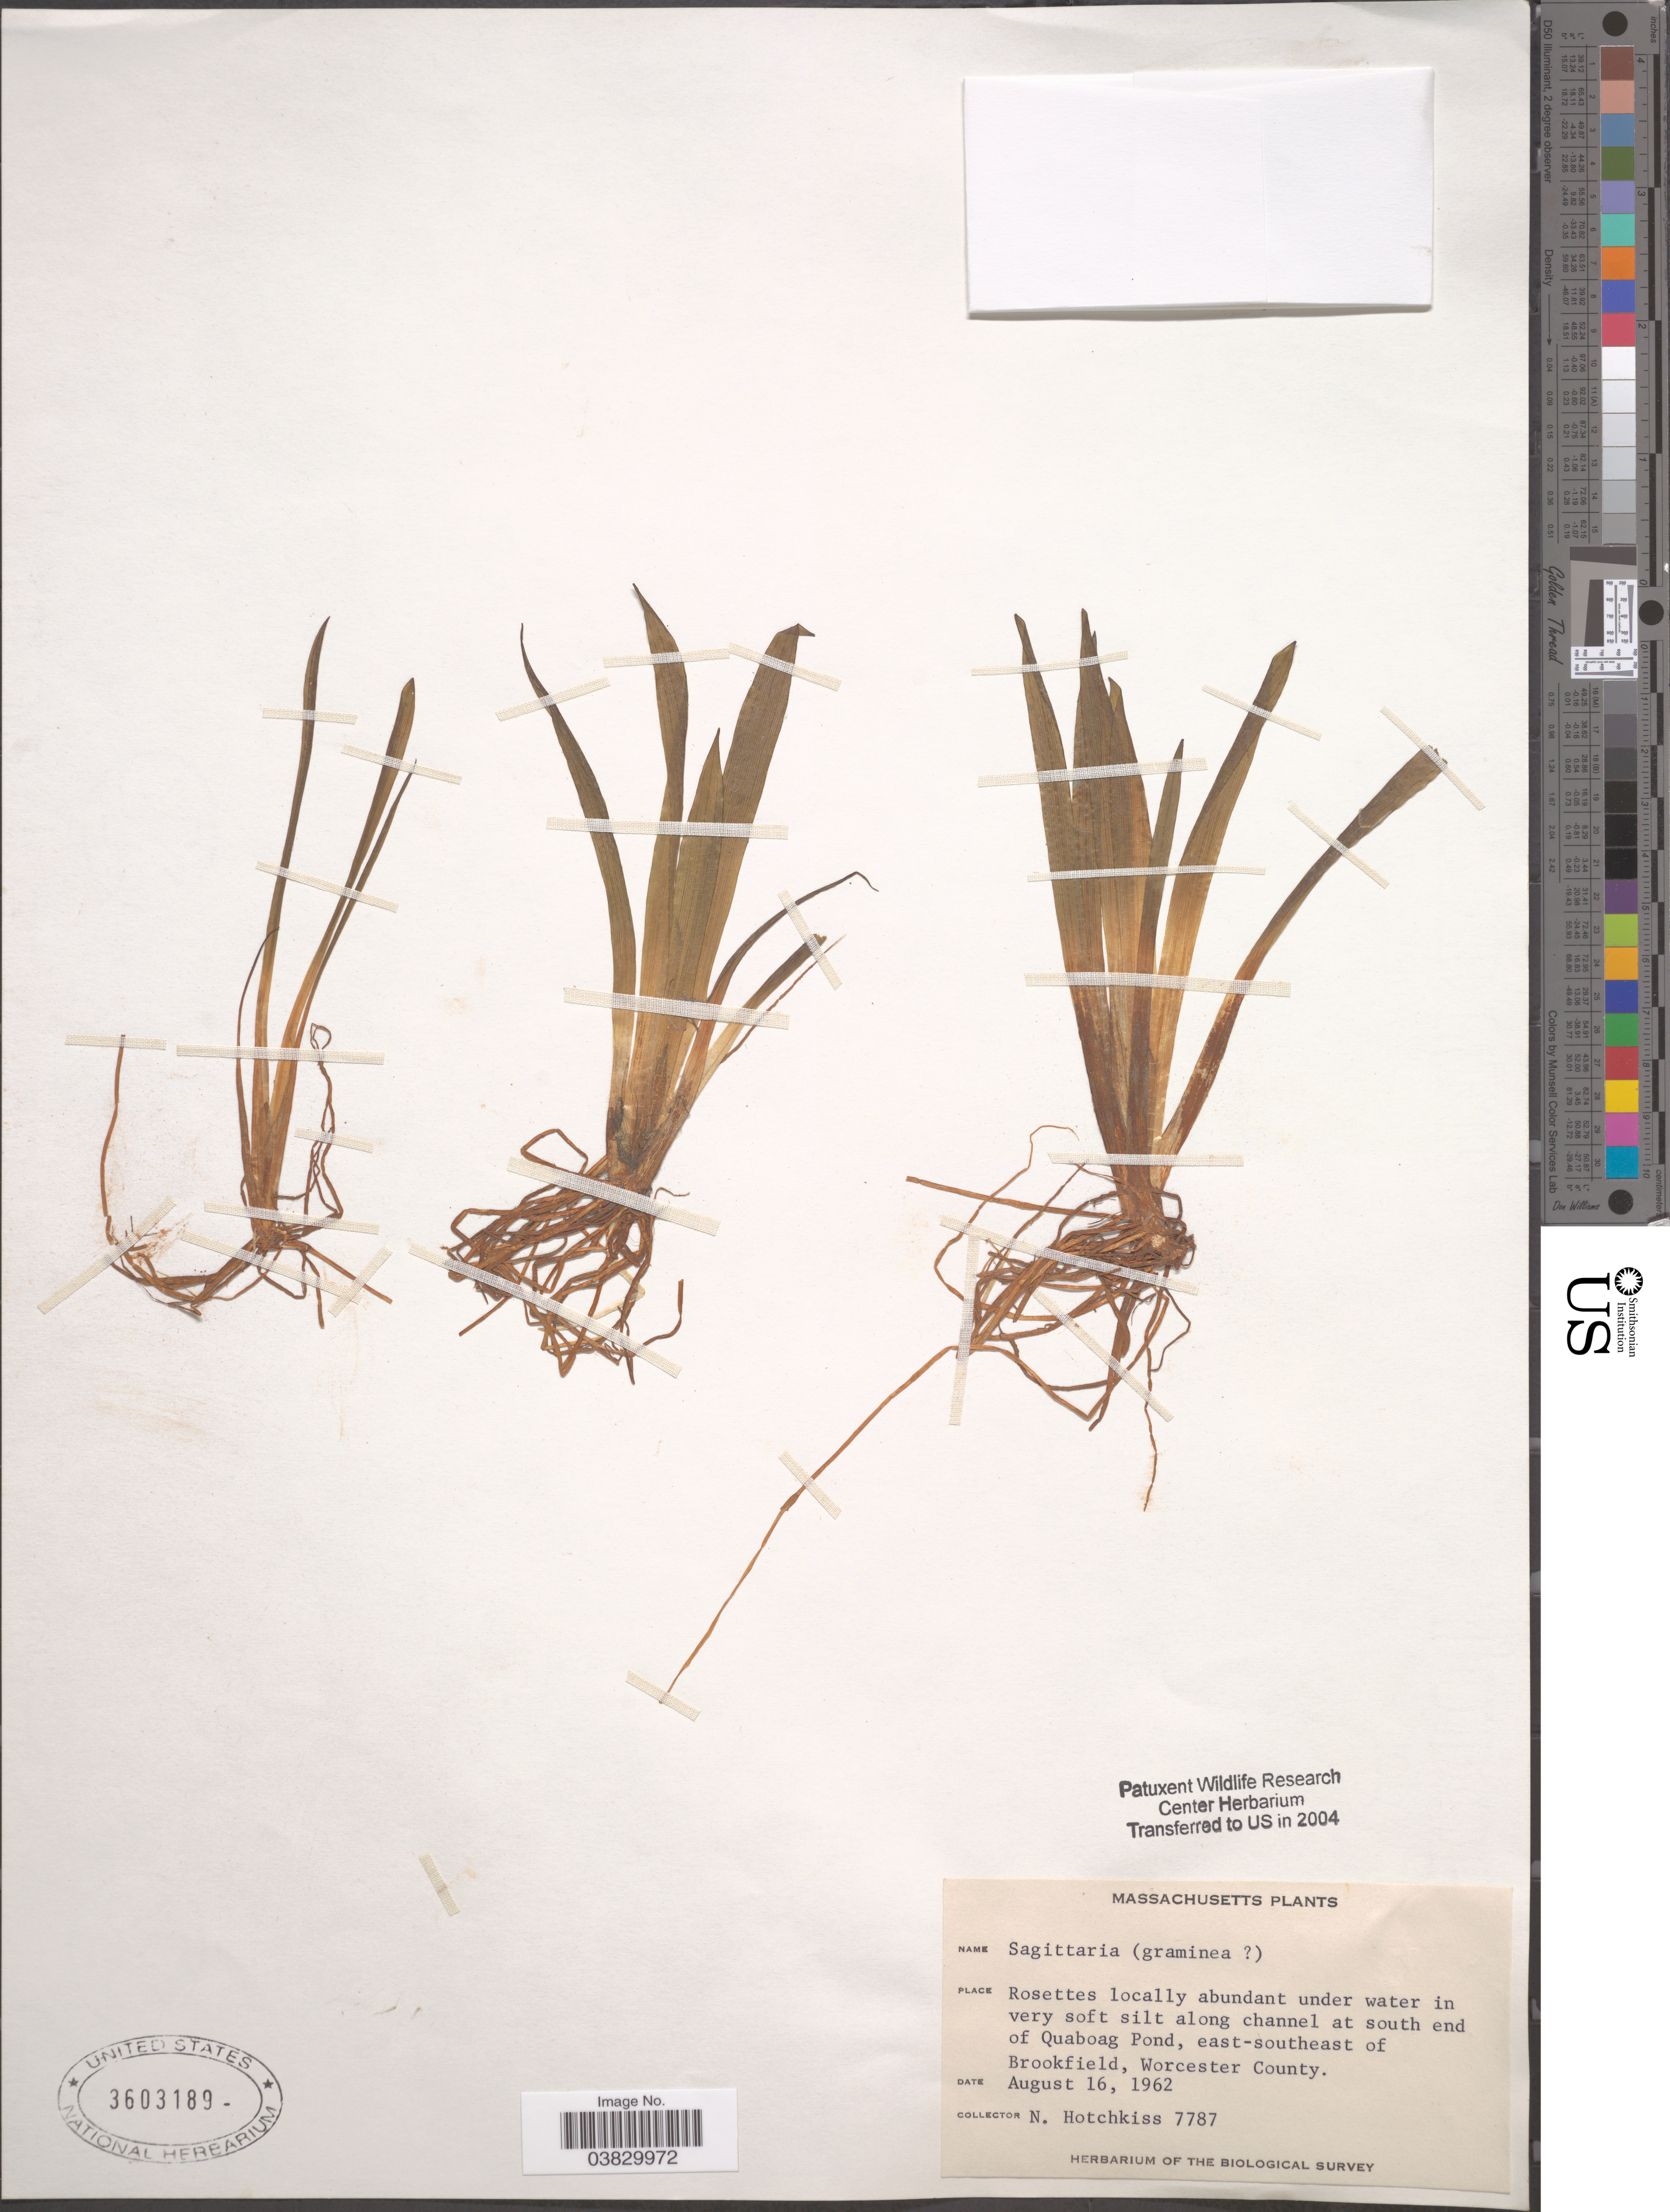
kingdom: Plantae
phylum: Tracheophyta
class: Liliopsida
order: Alismatales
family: Alismataceae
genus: Sagittaria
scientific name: Sagittaria graminea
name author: Michx.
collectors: N. Hotchkiss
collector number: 7787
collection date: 1962-08-16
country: United States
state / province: Massachusetts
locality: Rosettes locally abundant under water in very soft silt along channel at south end of Quaboag Pond, east-southeast of Brookfield, Worcester County.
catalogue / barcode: US 3603189